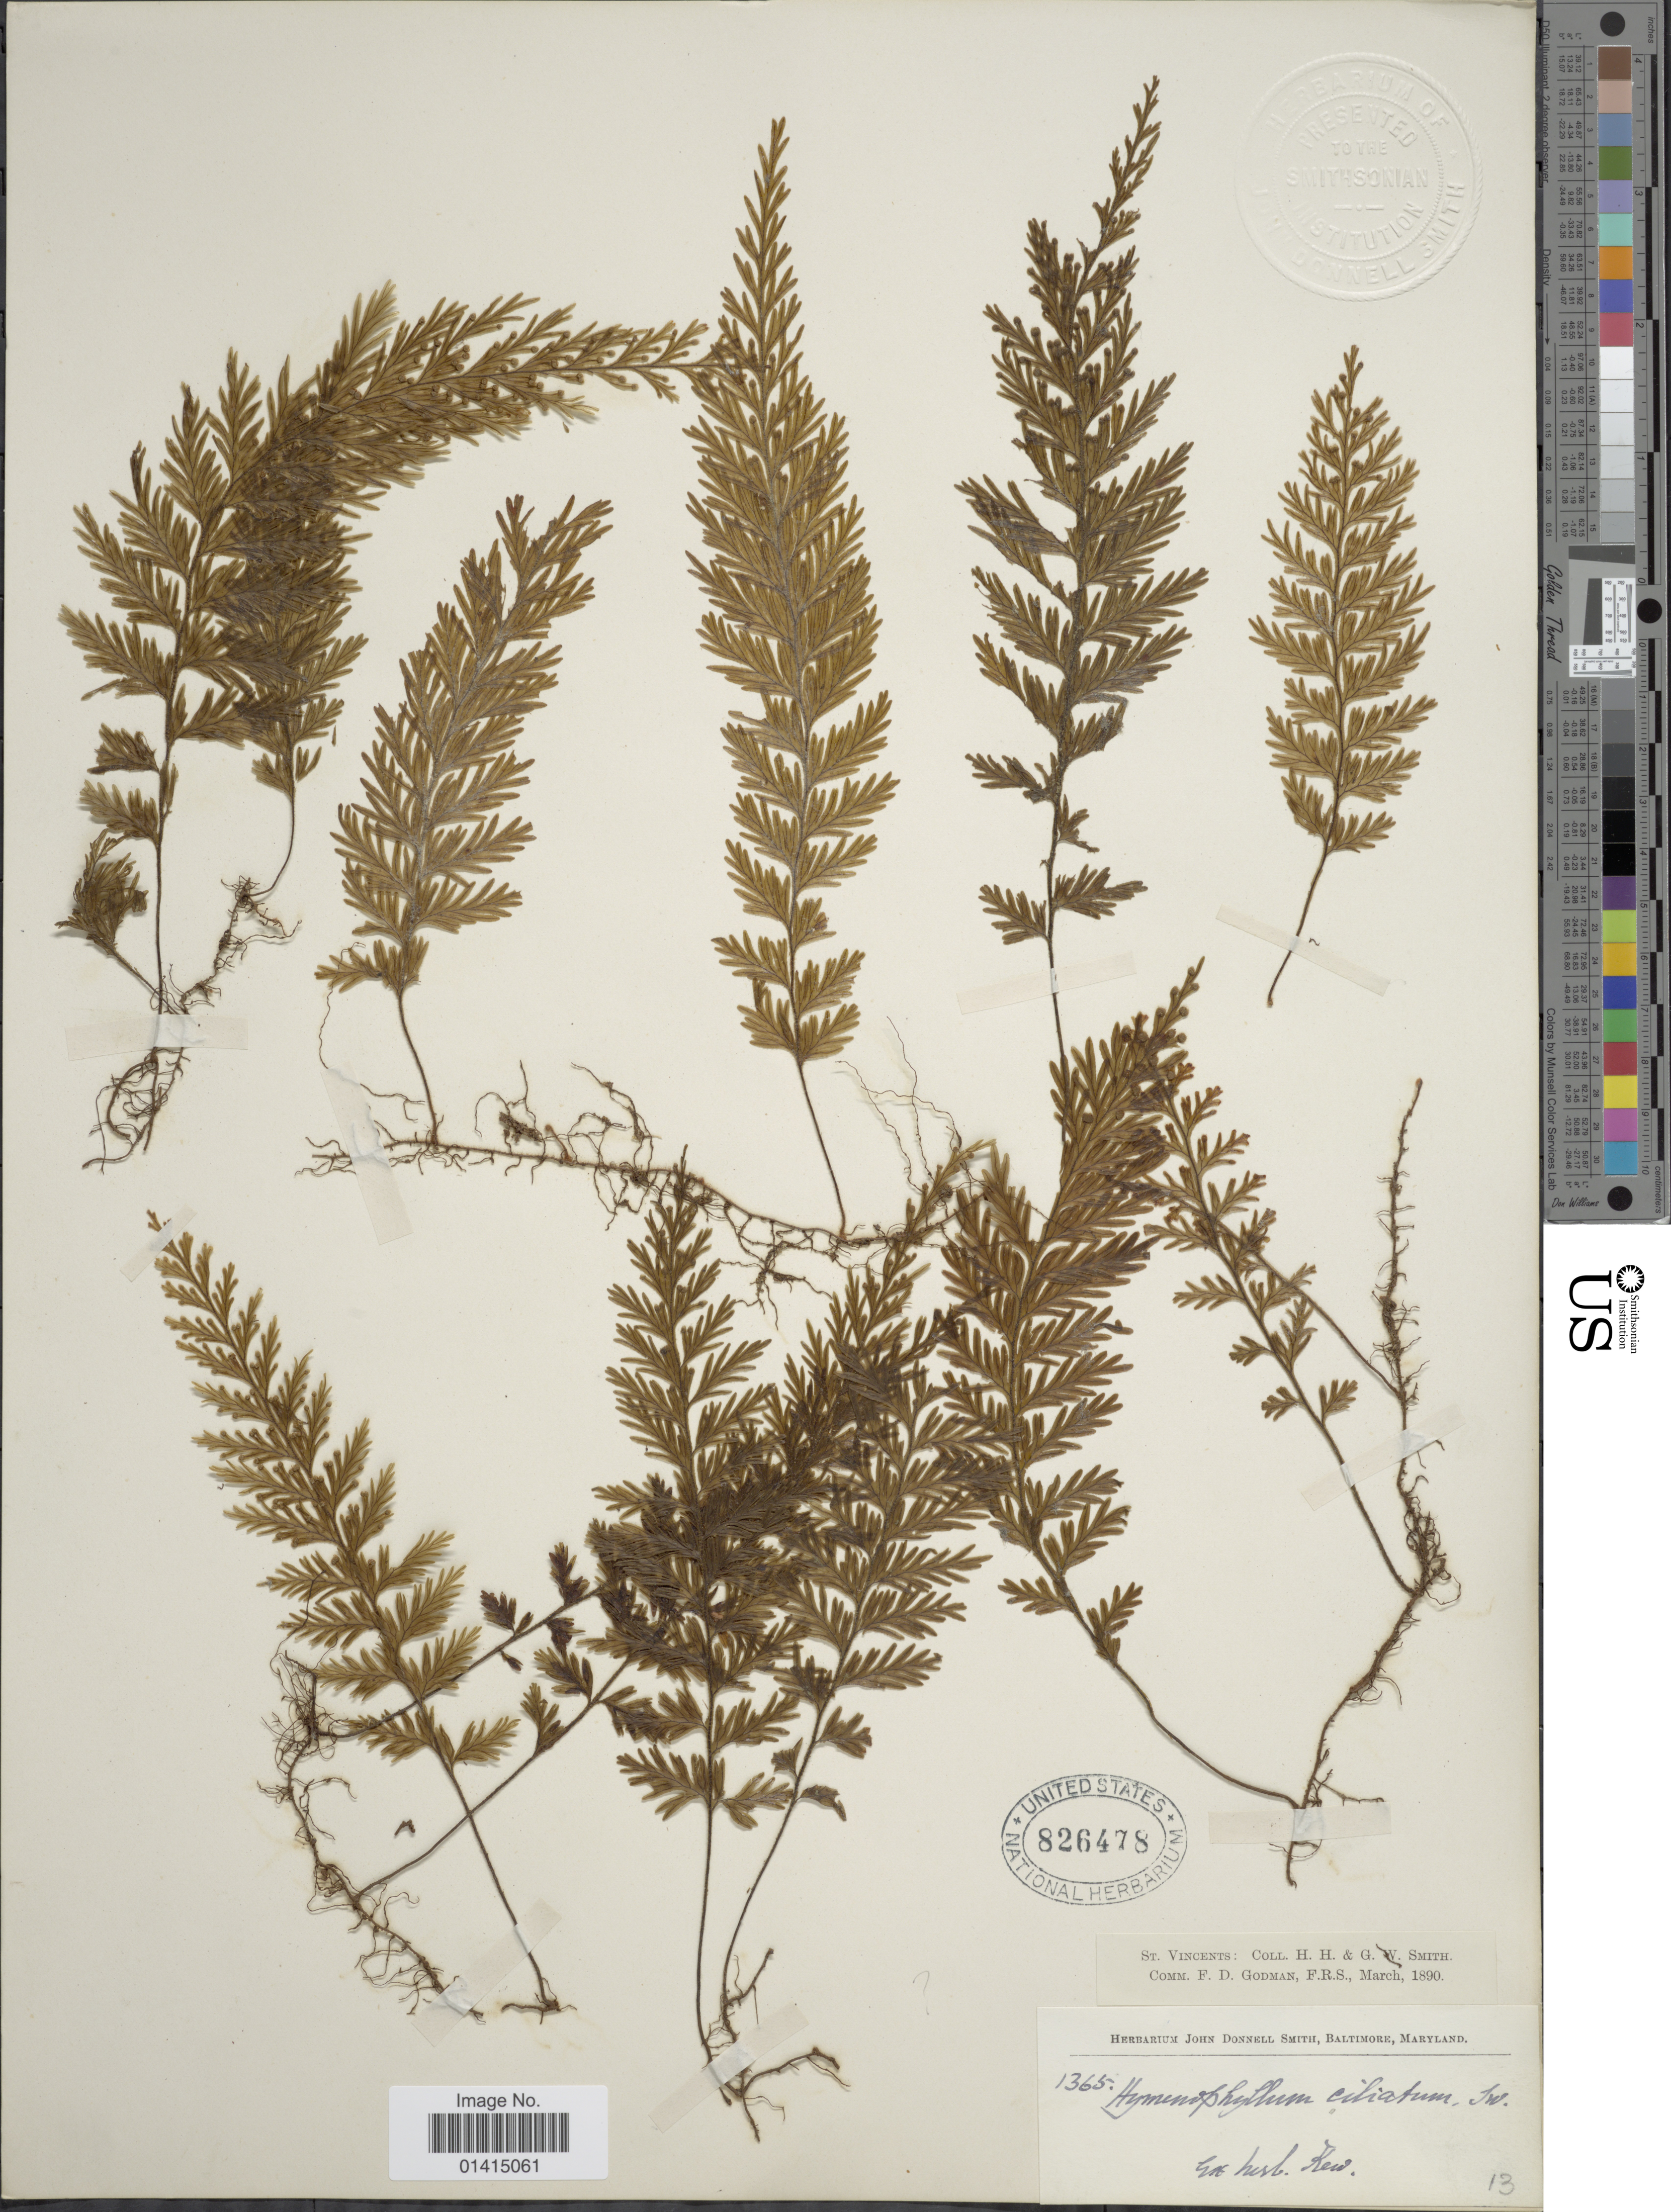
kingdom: Plantae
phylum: Tracheophyta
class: Polypodiopsida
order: Hymenophyllales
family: Hymenophyllaceae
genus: Hymenophyllum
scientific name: Hymenophyllum hirtellum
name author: Sw. in Schrad.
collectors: H. H. Smith & G. Smith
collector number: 1365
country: St. Vincent - Grenadines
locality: St. Vincents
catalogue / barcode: US 826478